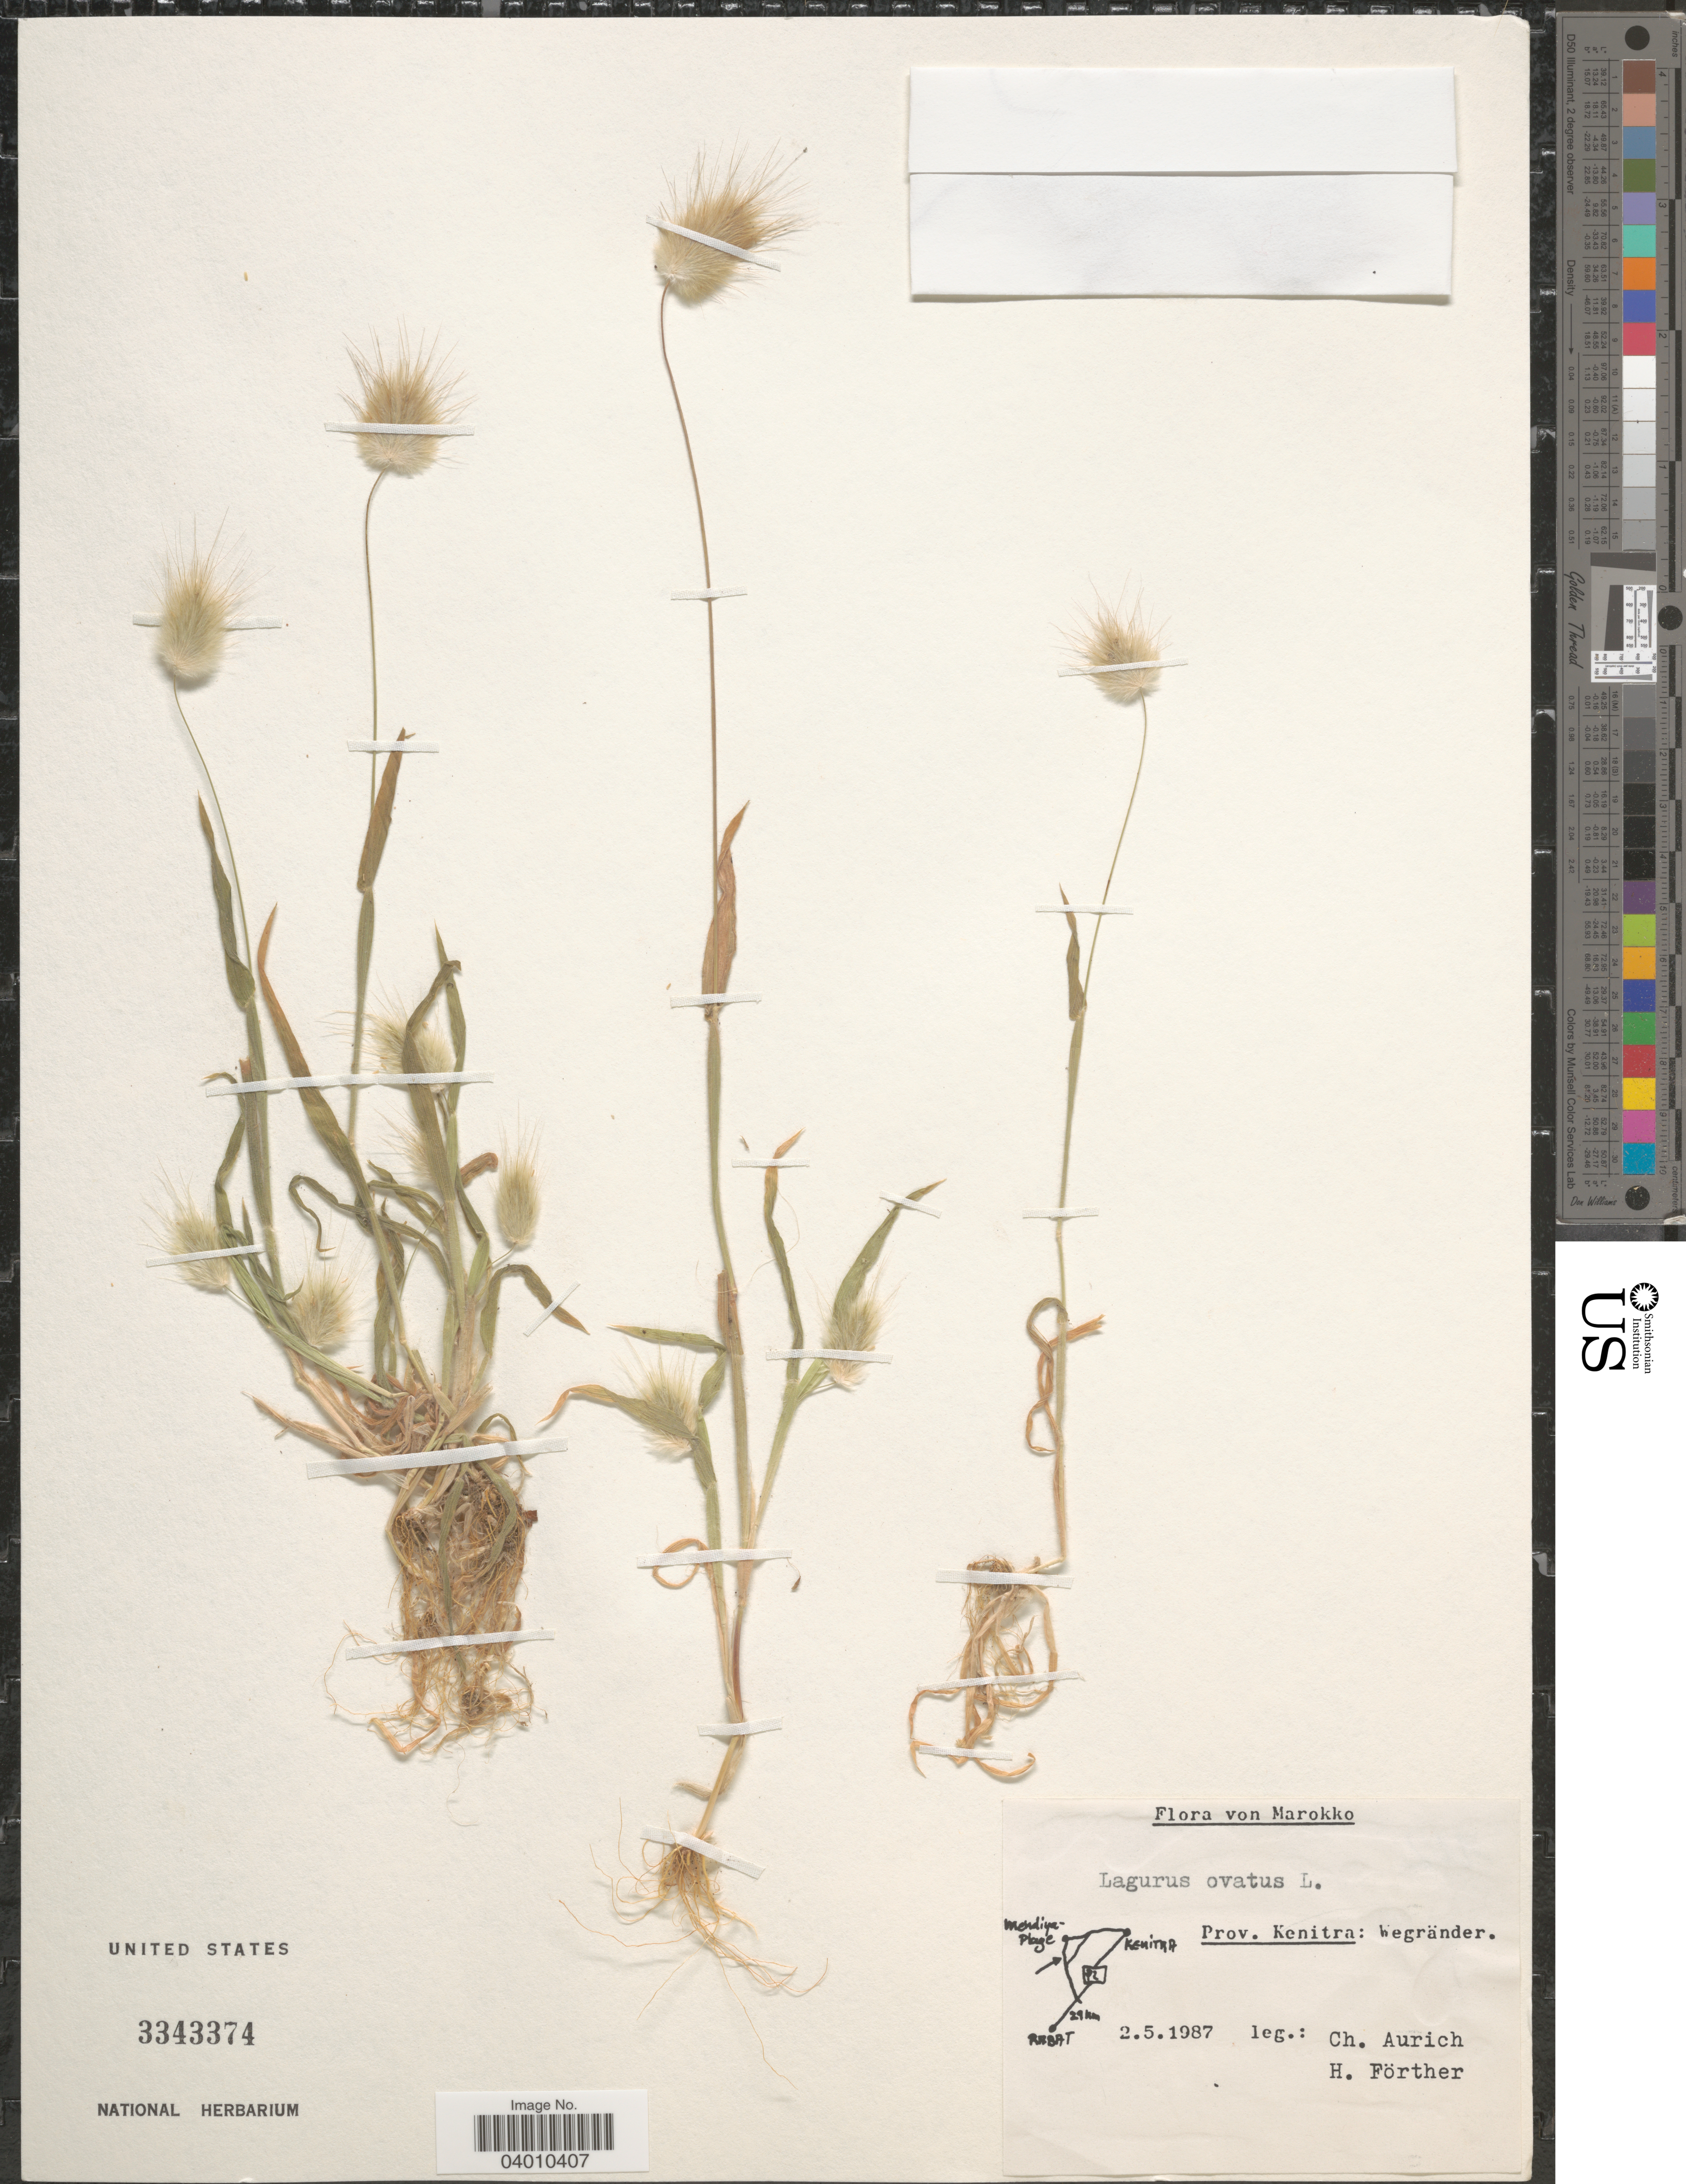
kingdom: Plantae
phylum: Tracheophyta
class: Liliopsida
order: Poales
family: Poaceae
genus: Lagurus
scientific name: Lagurus ovatus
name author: L.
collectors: C. Aurich & H. Förther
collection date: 1987-05-02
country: Morocco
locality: Marokko. Prov. Kenitra: Wegränder.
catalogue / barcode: US 3343374